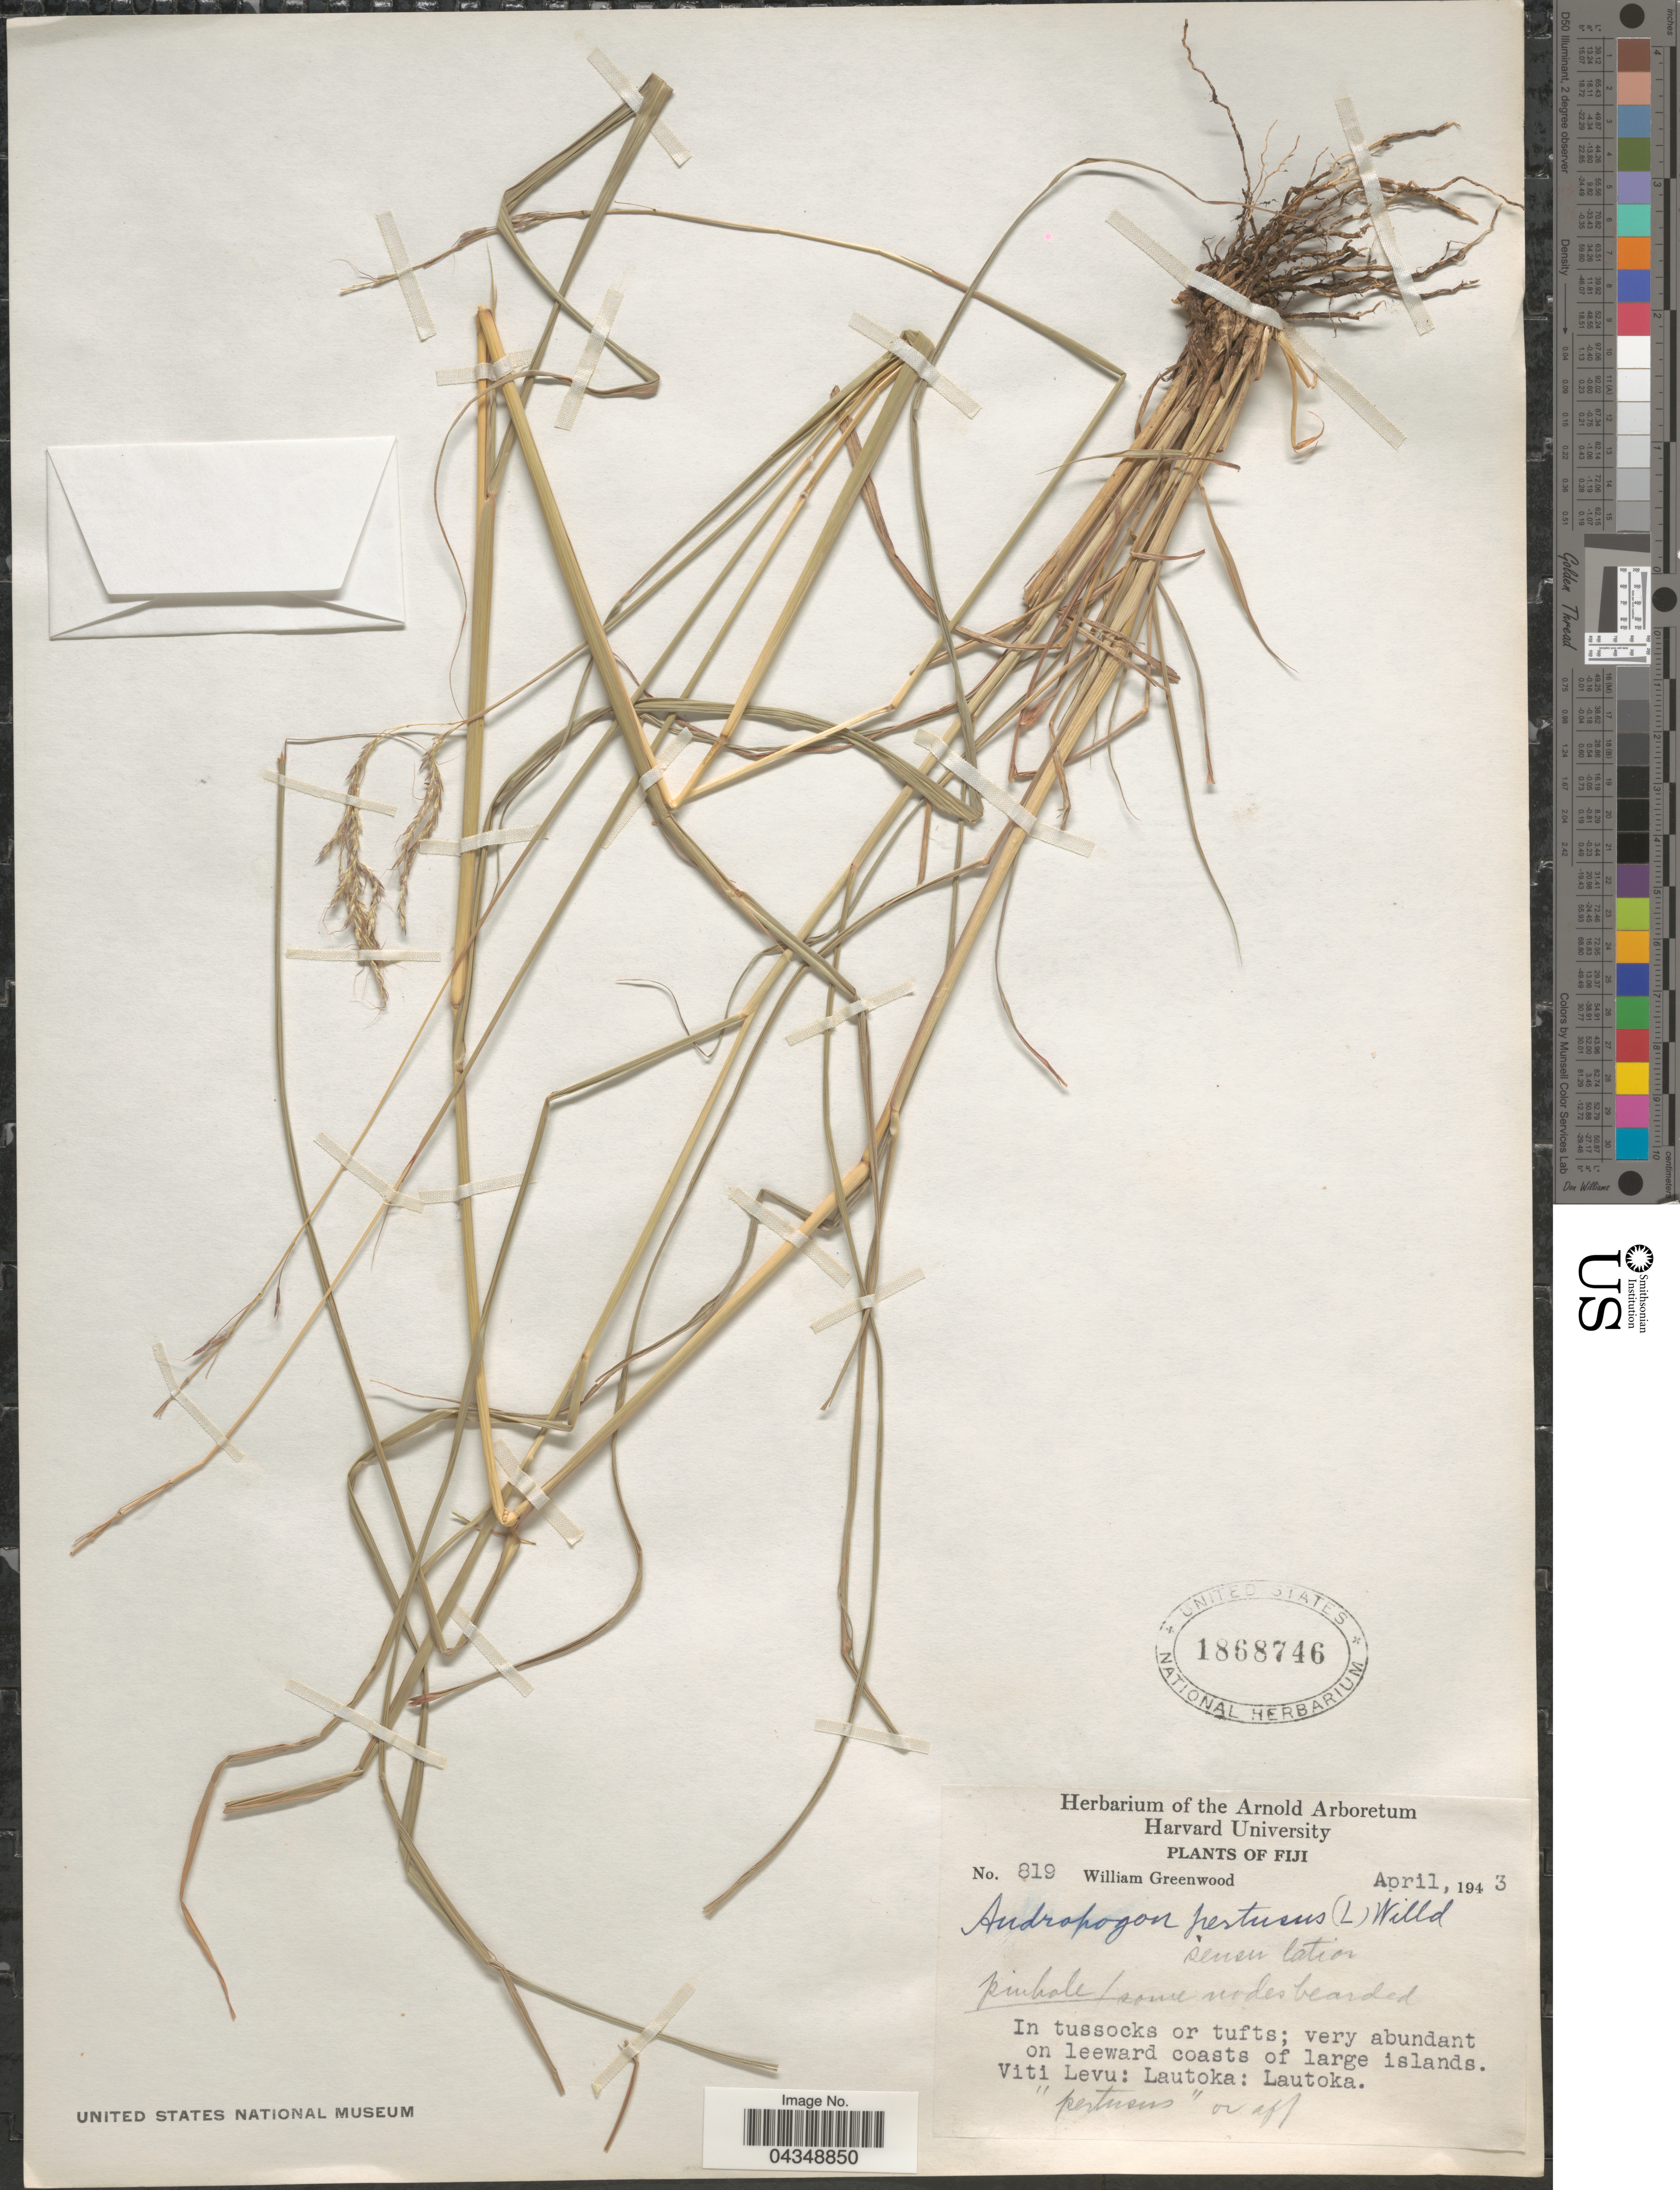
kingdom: Plantae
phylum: Tracheophyta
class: Liliopsida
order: Poales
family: Poaceae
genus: Bothriochloa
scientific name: Bothriochloa pertusa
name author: (L.) A. Camus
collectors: W. Greenwood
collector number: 819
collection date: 1943-04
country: Fiji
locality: Viti Levu: Lautoka: Lautoka.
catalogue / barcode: US 1868746